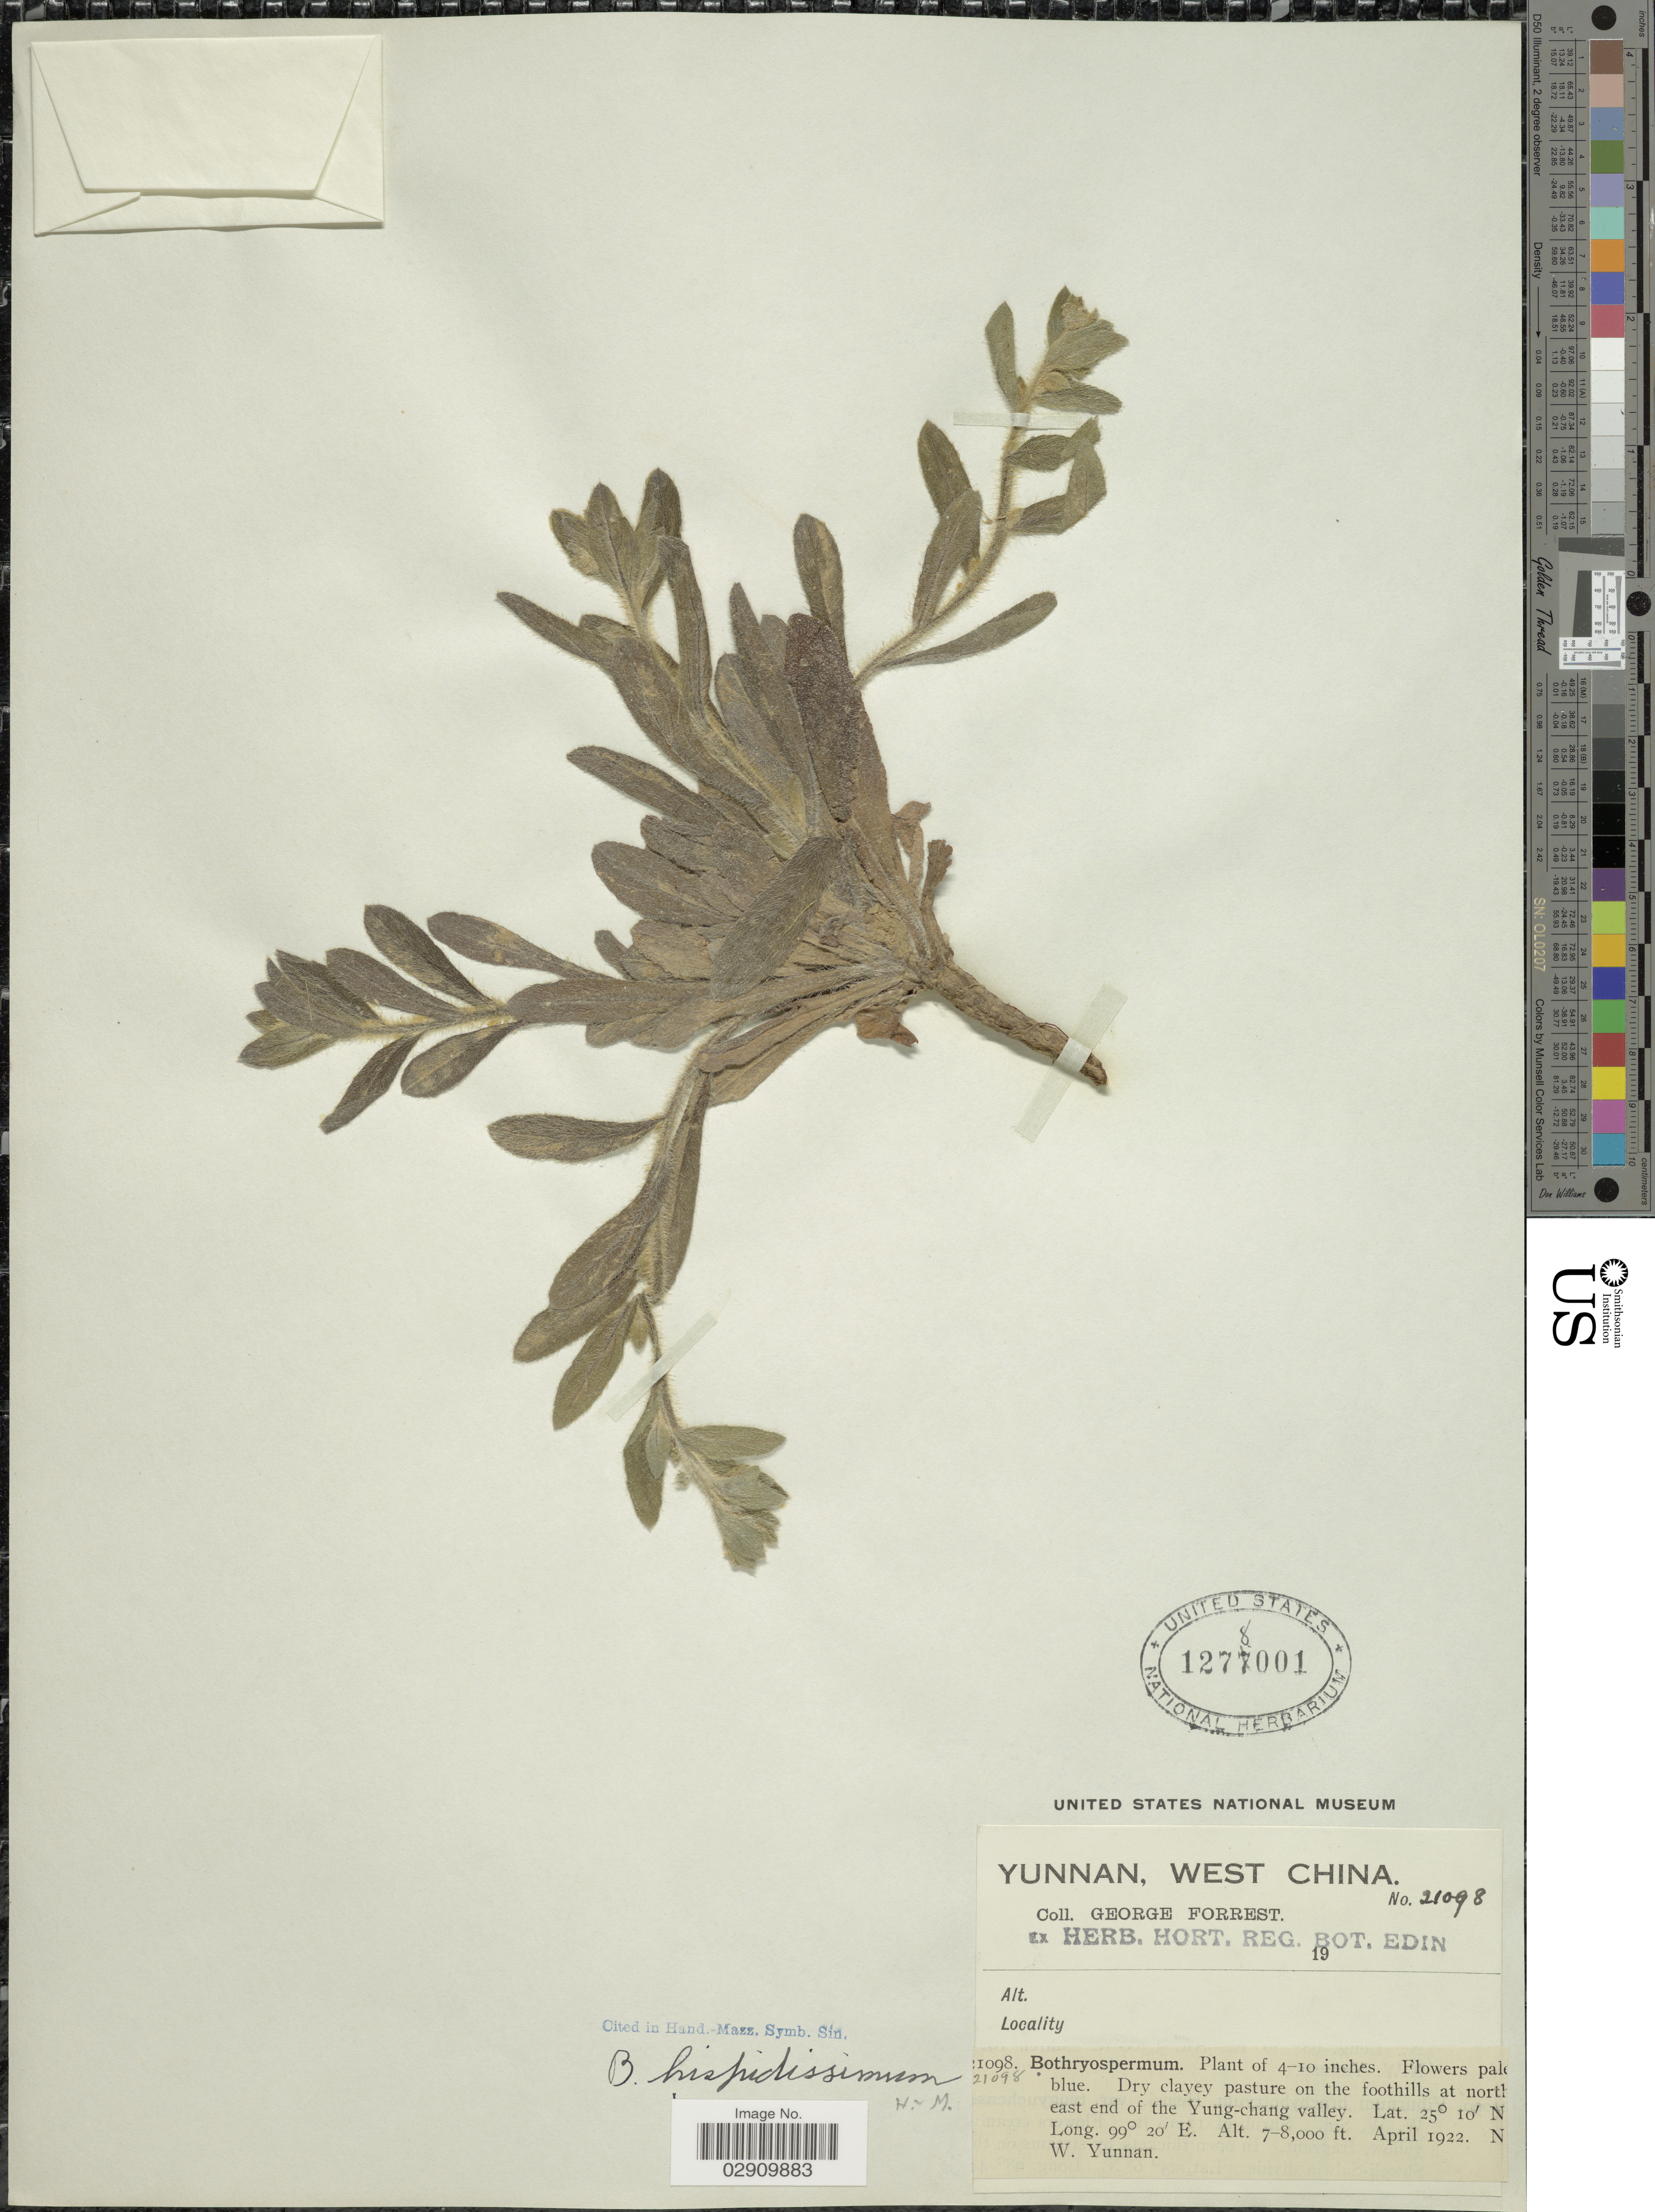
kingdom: Plantae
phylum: Tracheophyta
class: Magnoliopsida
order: Boraginales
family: Boraginaceae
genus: Bothriospermum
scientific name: Bothriospermum hispidissimum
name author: Hand.-Mazz.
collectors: G. Forrest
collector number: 21098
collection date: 1922-04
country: China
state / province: Yunnan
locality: West China, Dry clayey pasture on the foothills at north east end of the Yung-chang valley, N.W. Yunnan.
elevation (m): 2134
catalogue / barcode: US 1278001